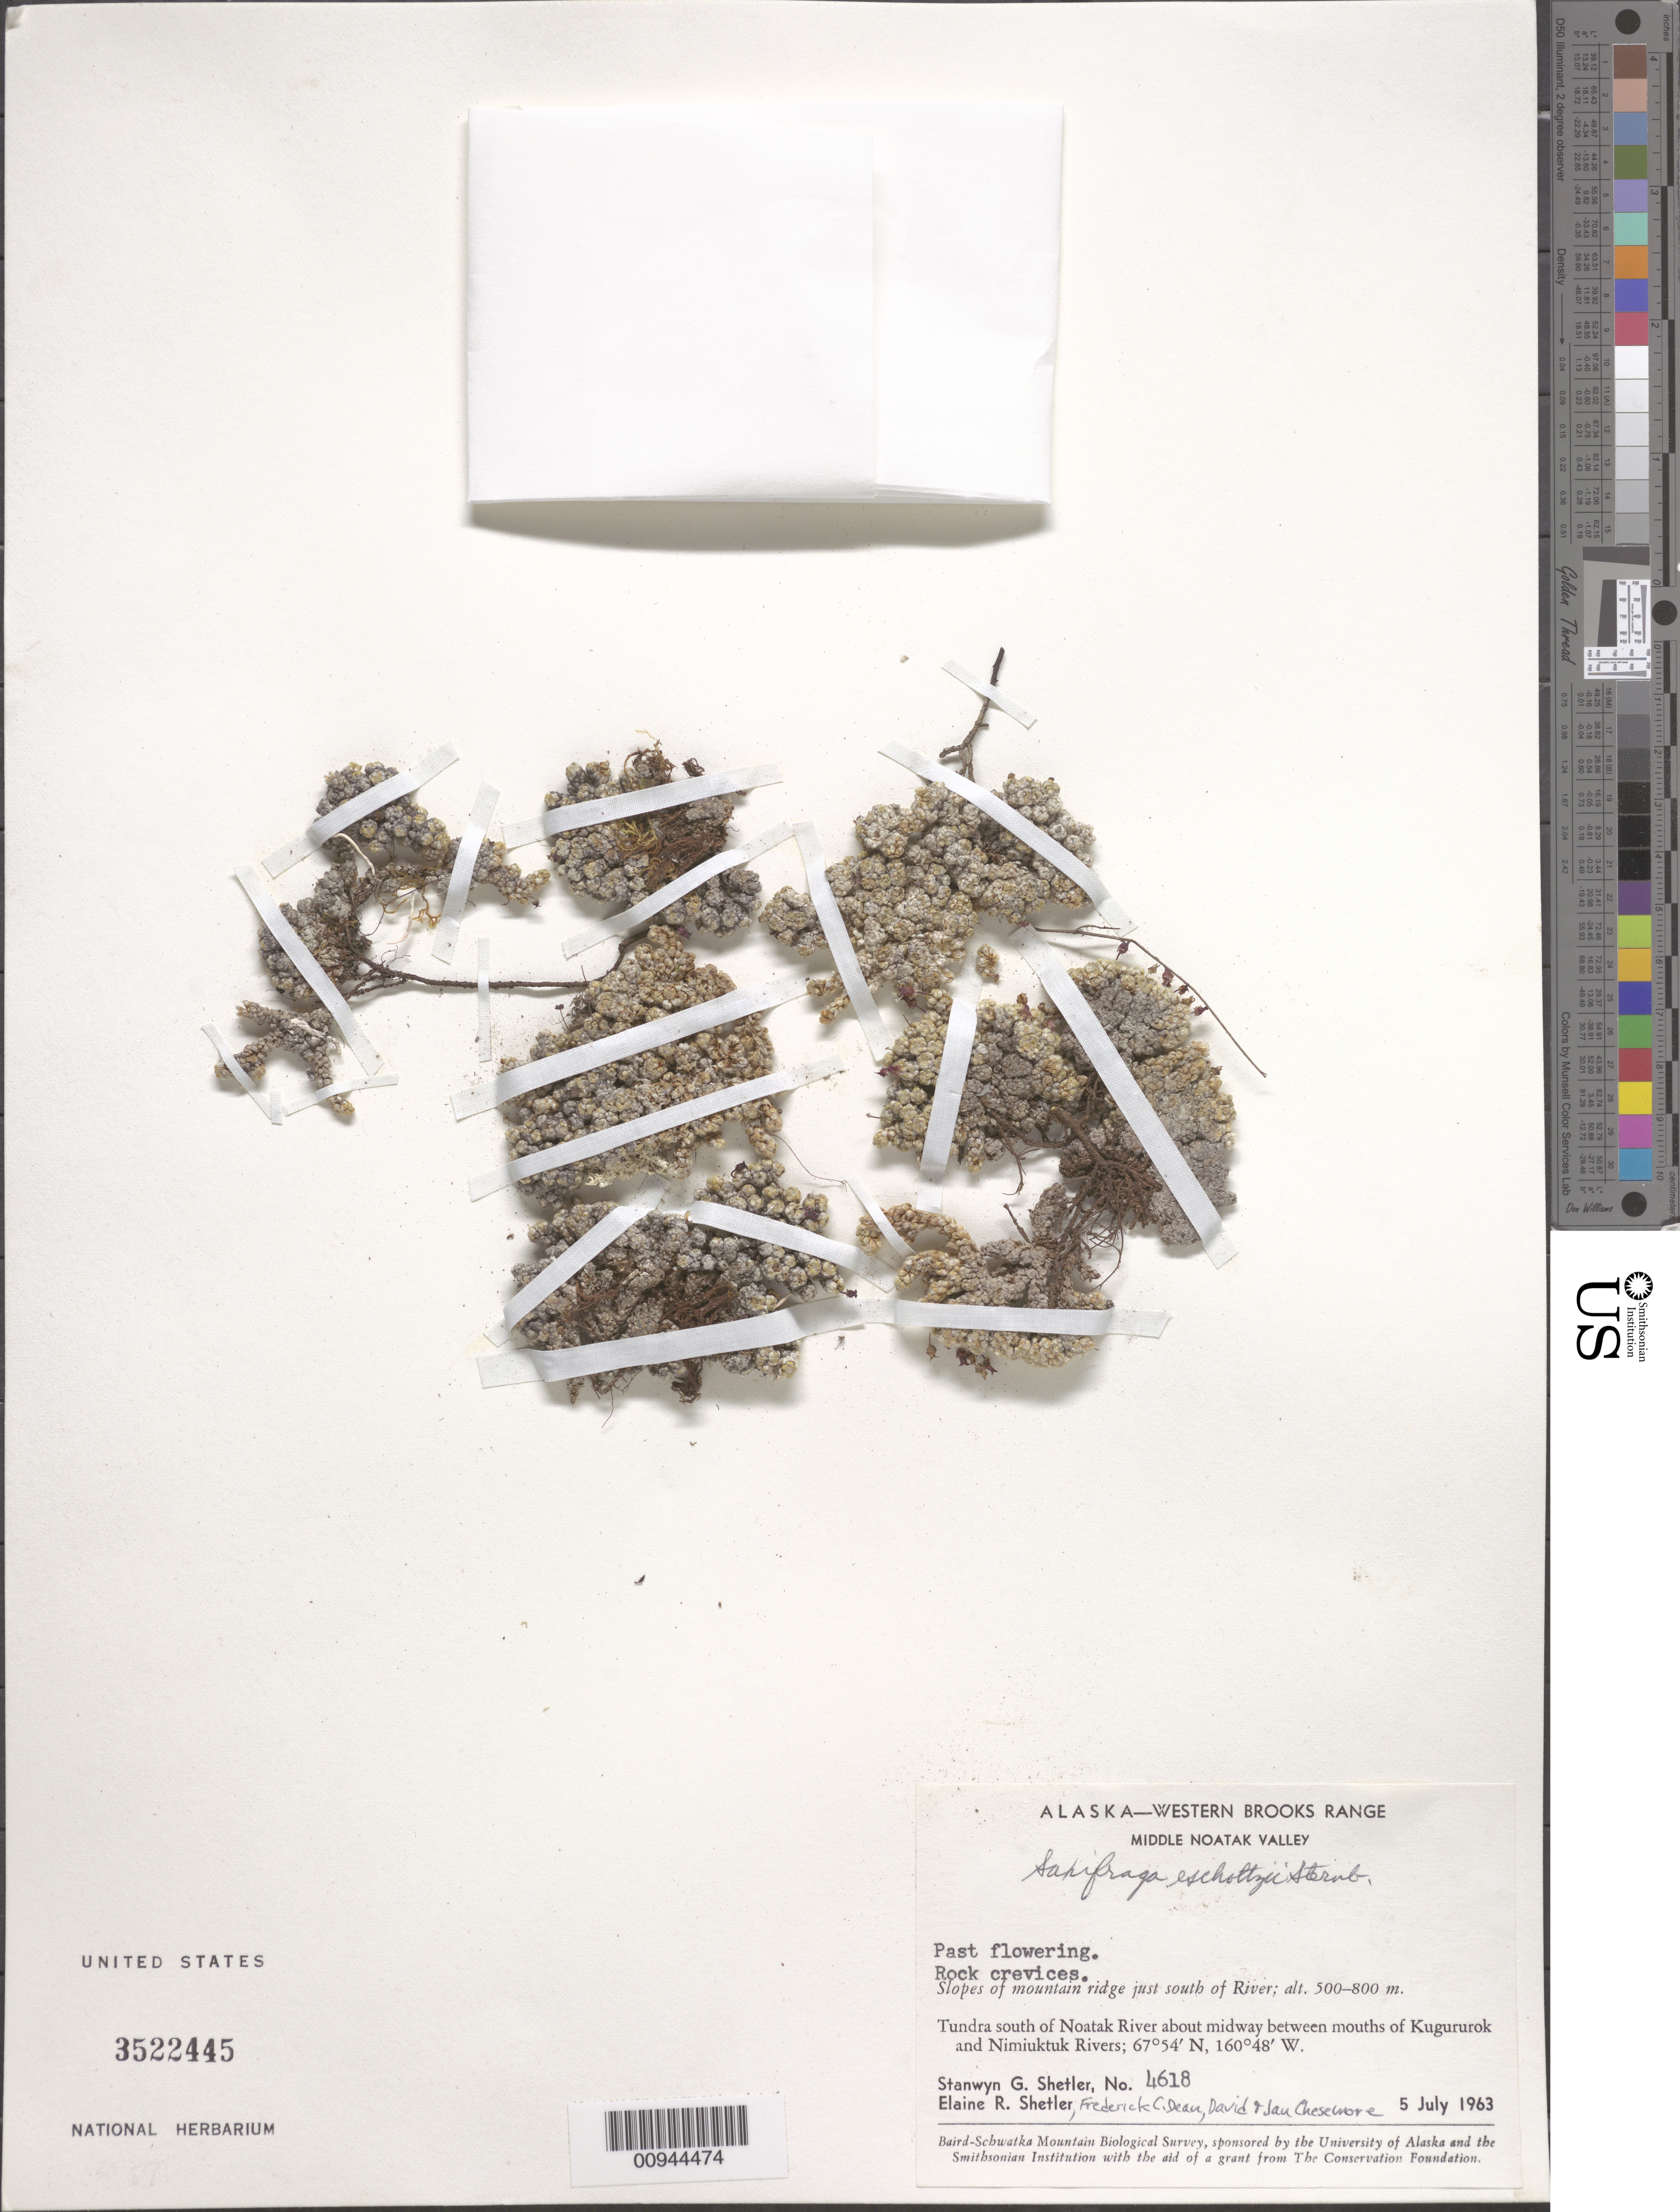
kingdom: Plantae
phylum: Tracheophyta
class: Magnoliopsida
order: Saxifragales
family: Saxifragaceae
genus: Saxifraga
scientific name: Saxifraga eschscholtzii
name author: Sternb.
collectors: S. Shetler, E. R. Shetler, F. C. Dean, D. Chesemore & J. Chesemore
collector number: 4618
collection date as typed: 05 Jul 1963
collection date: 1963-07-05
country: United States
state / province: Alaska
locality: S of Noatak River about midway between mouths of Kugururok and Nimiuktuk Rivers. Western Brooks Range, Middle Noatak Valley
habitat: Tundra. Slopes of mountain ridge just south of River. Rock crevices.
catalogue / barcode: US 3522445